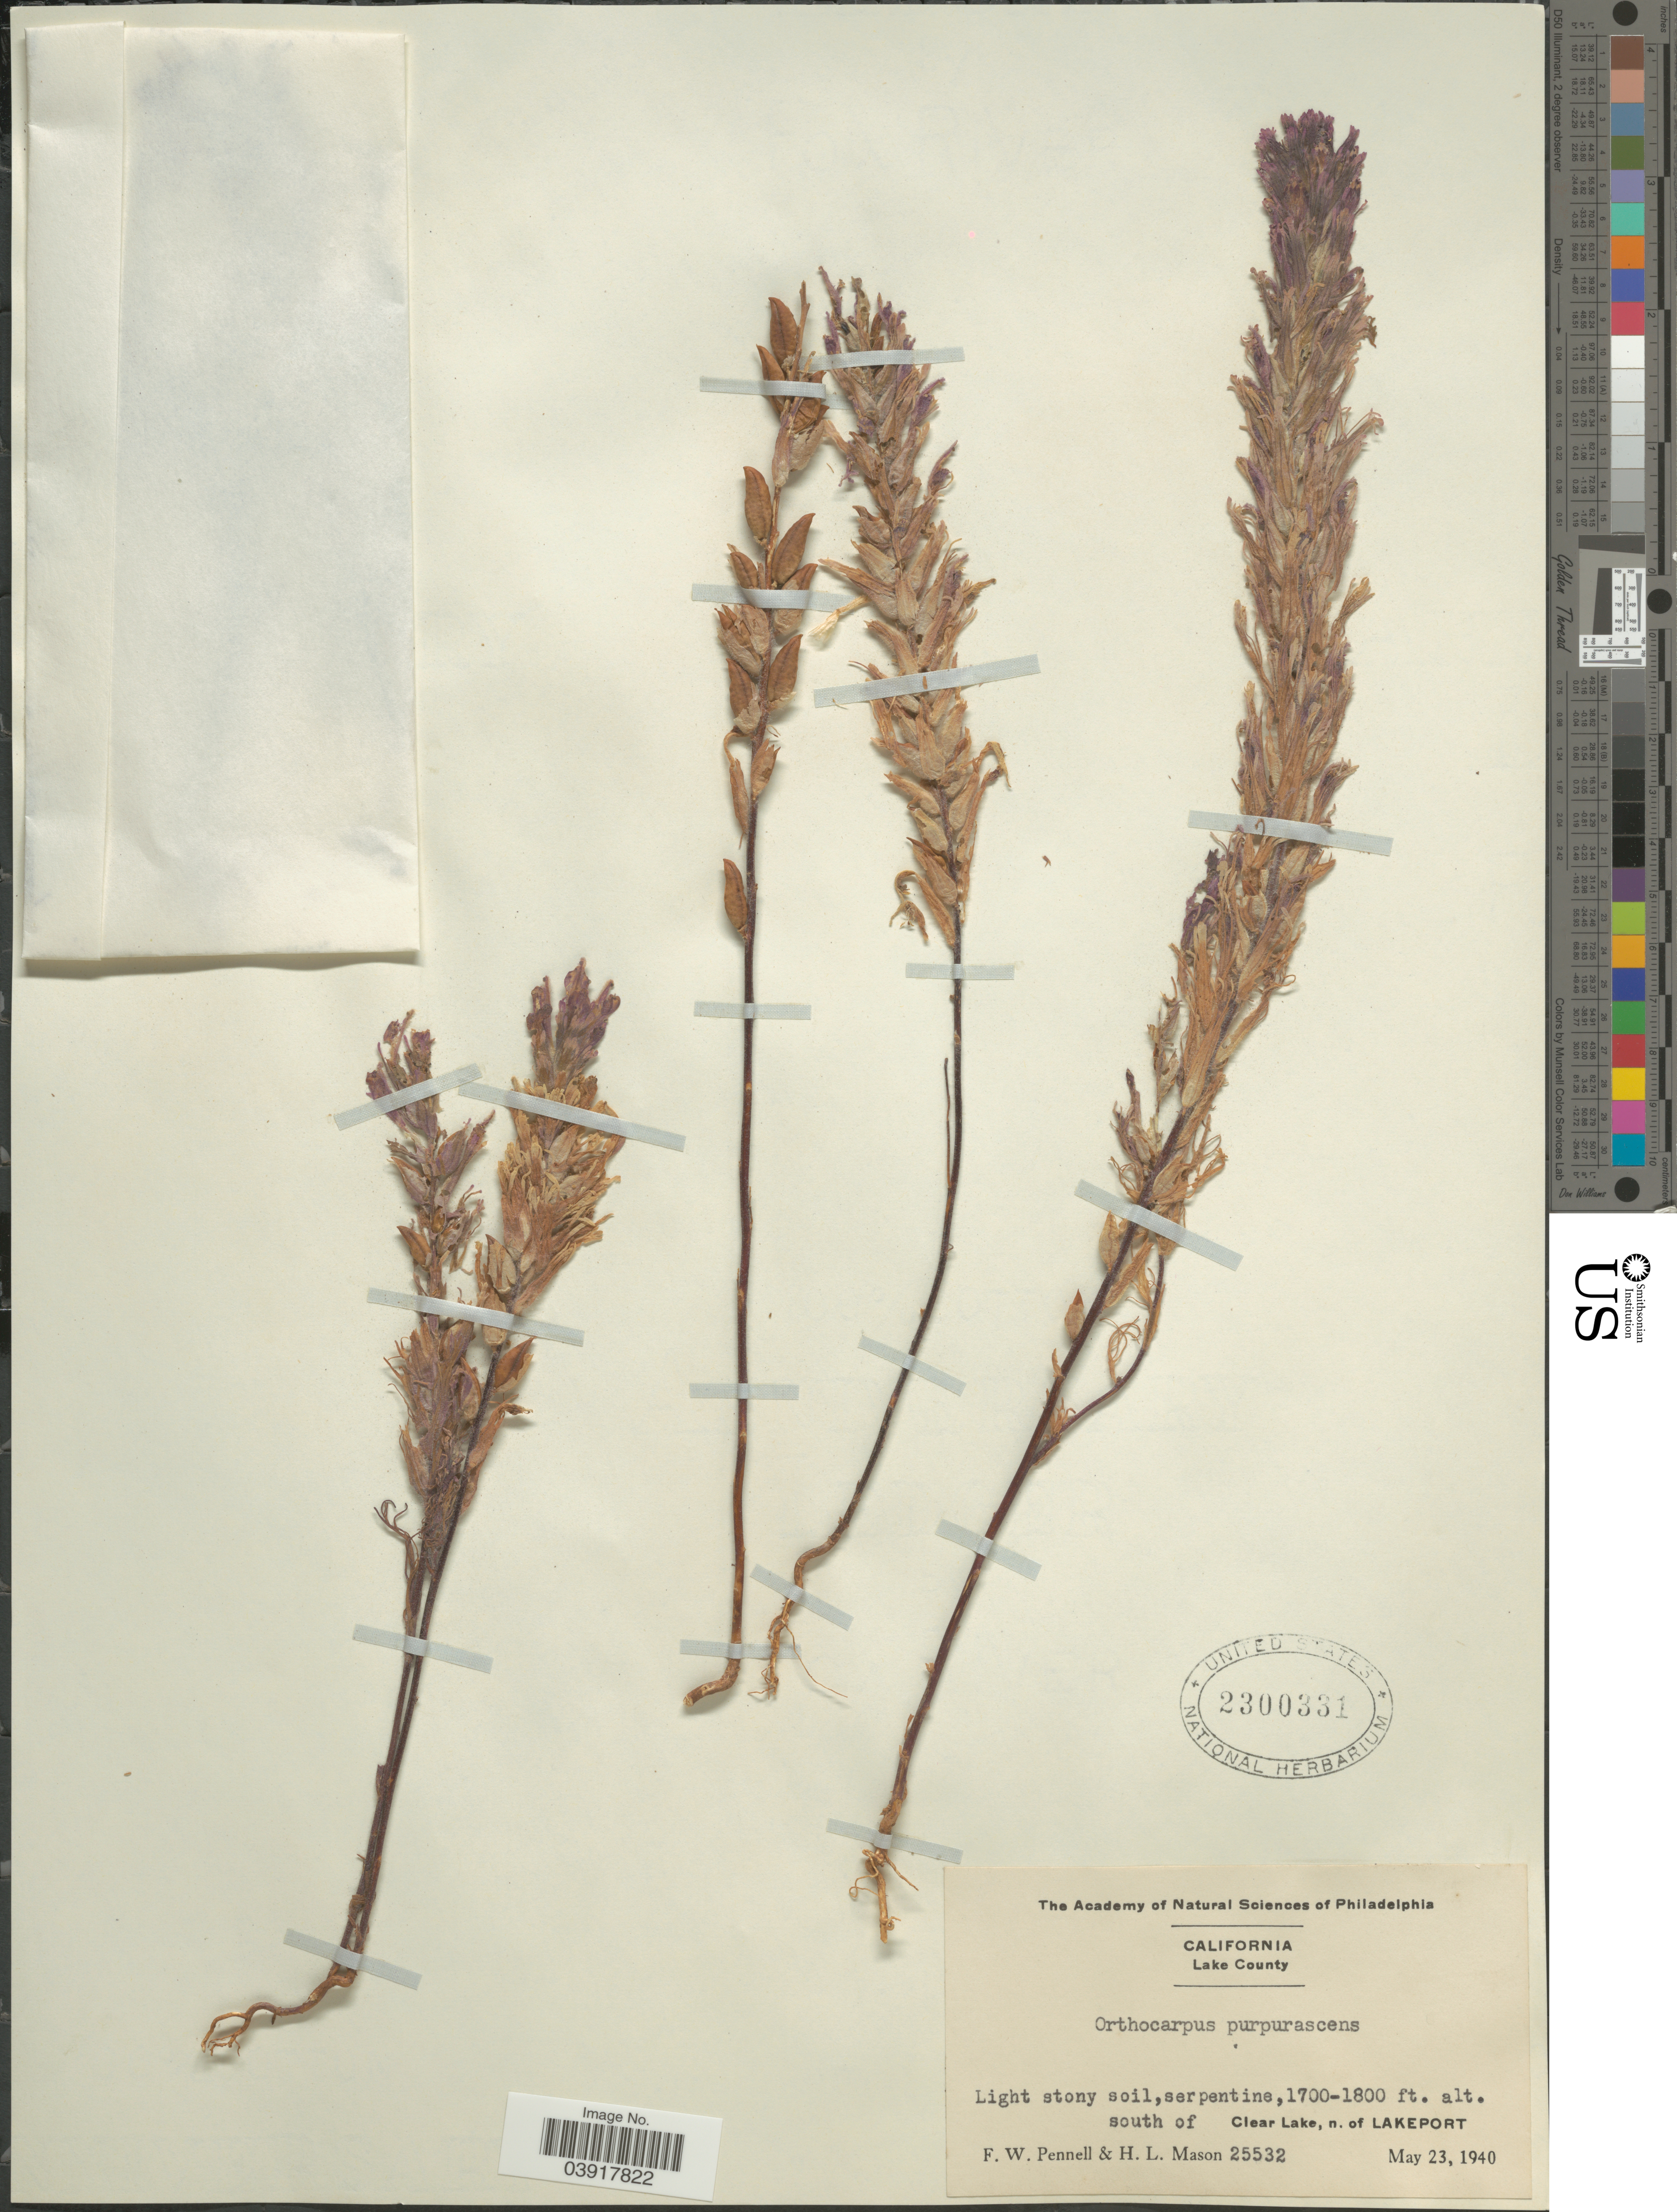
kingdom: Plantae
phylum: Tracheophyta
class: Magnoliopsida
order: Lamiales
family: Orobanchaceae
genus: Orthocarpus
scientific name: Orthocarpus purpurascens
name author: Benth.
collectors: F. W. Pennell & H. L. Mason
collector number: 25532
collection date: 1940-05-23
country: United States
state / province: California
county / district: Lake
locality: Lake County. South of Clear Lake, n. of Lakeport.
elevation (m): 518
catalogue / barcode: US 2300331